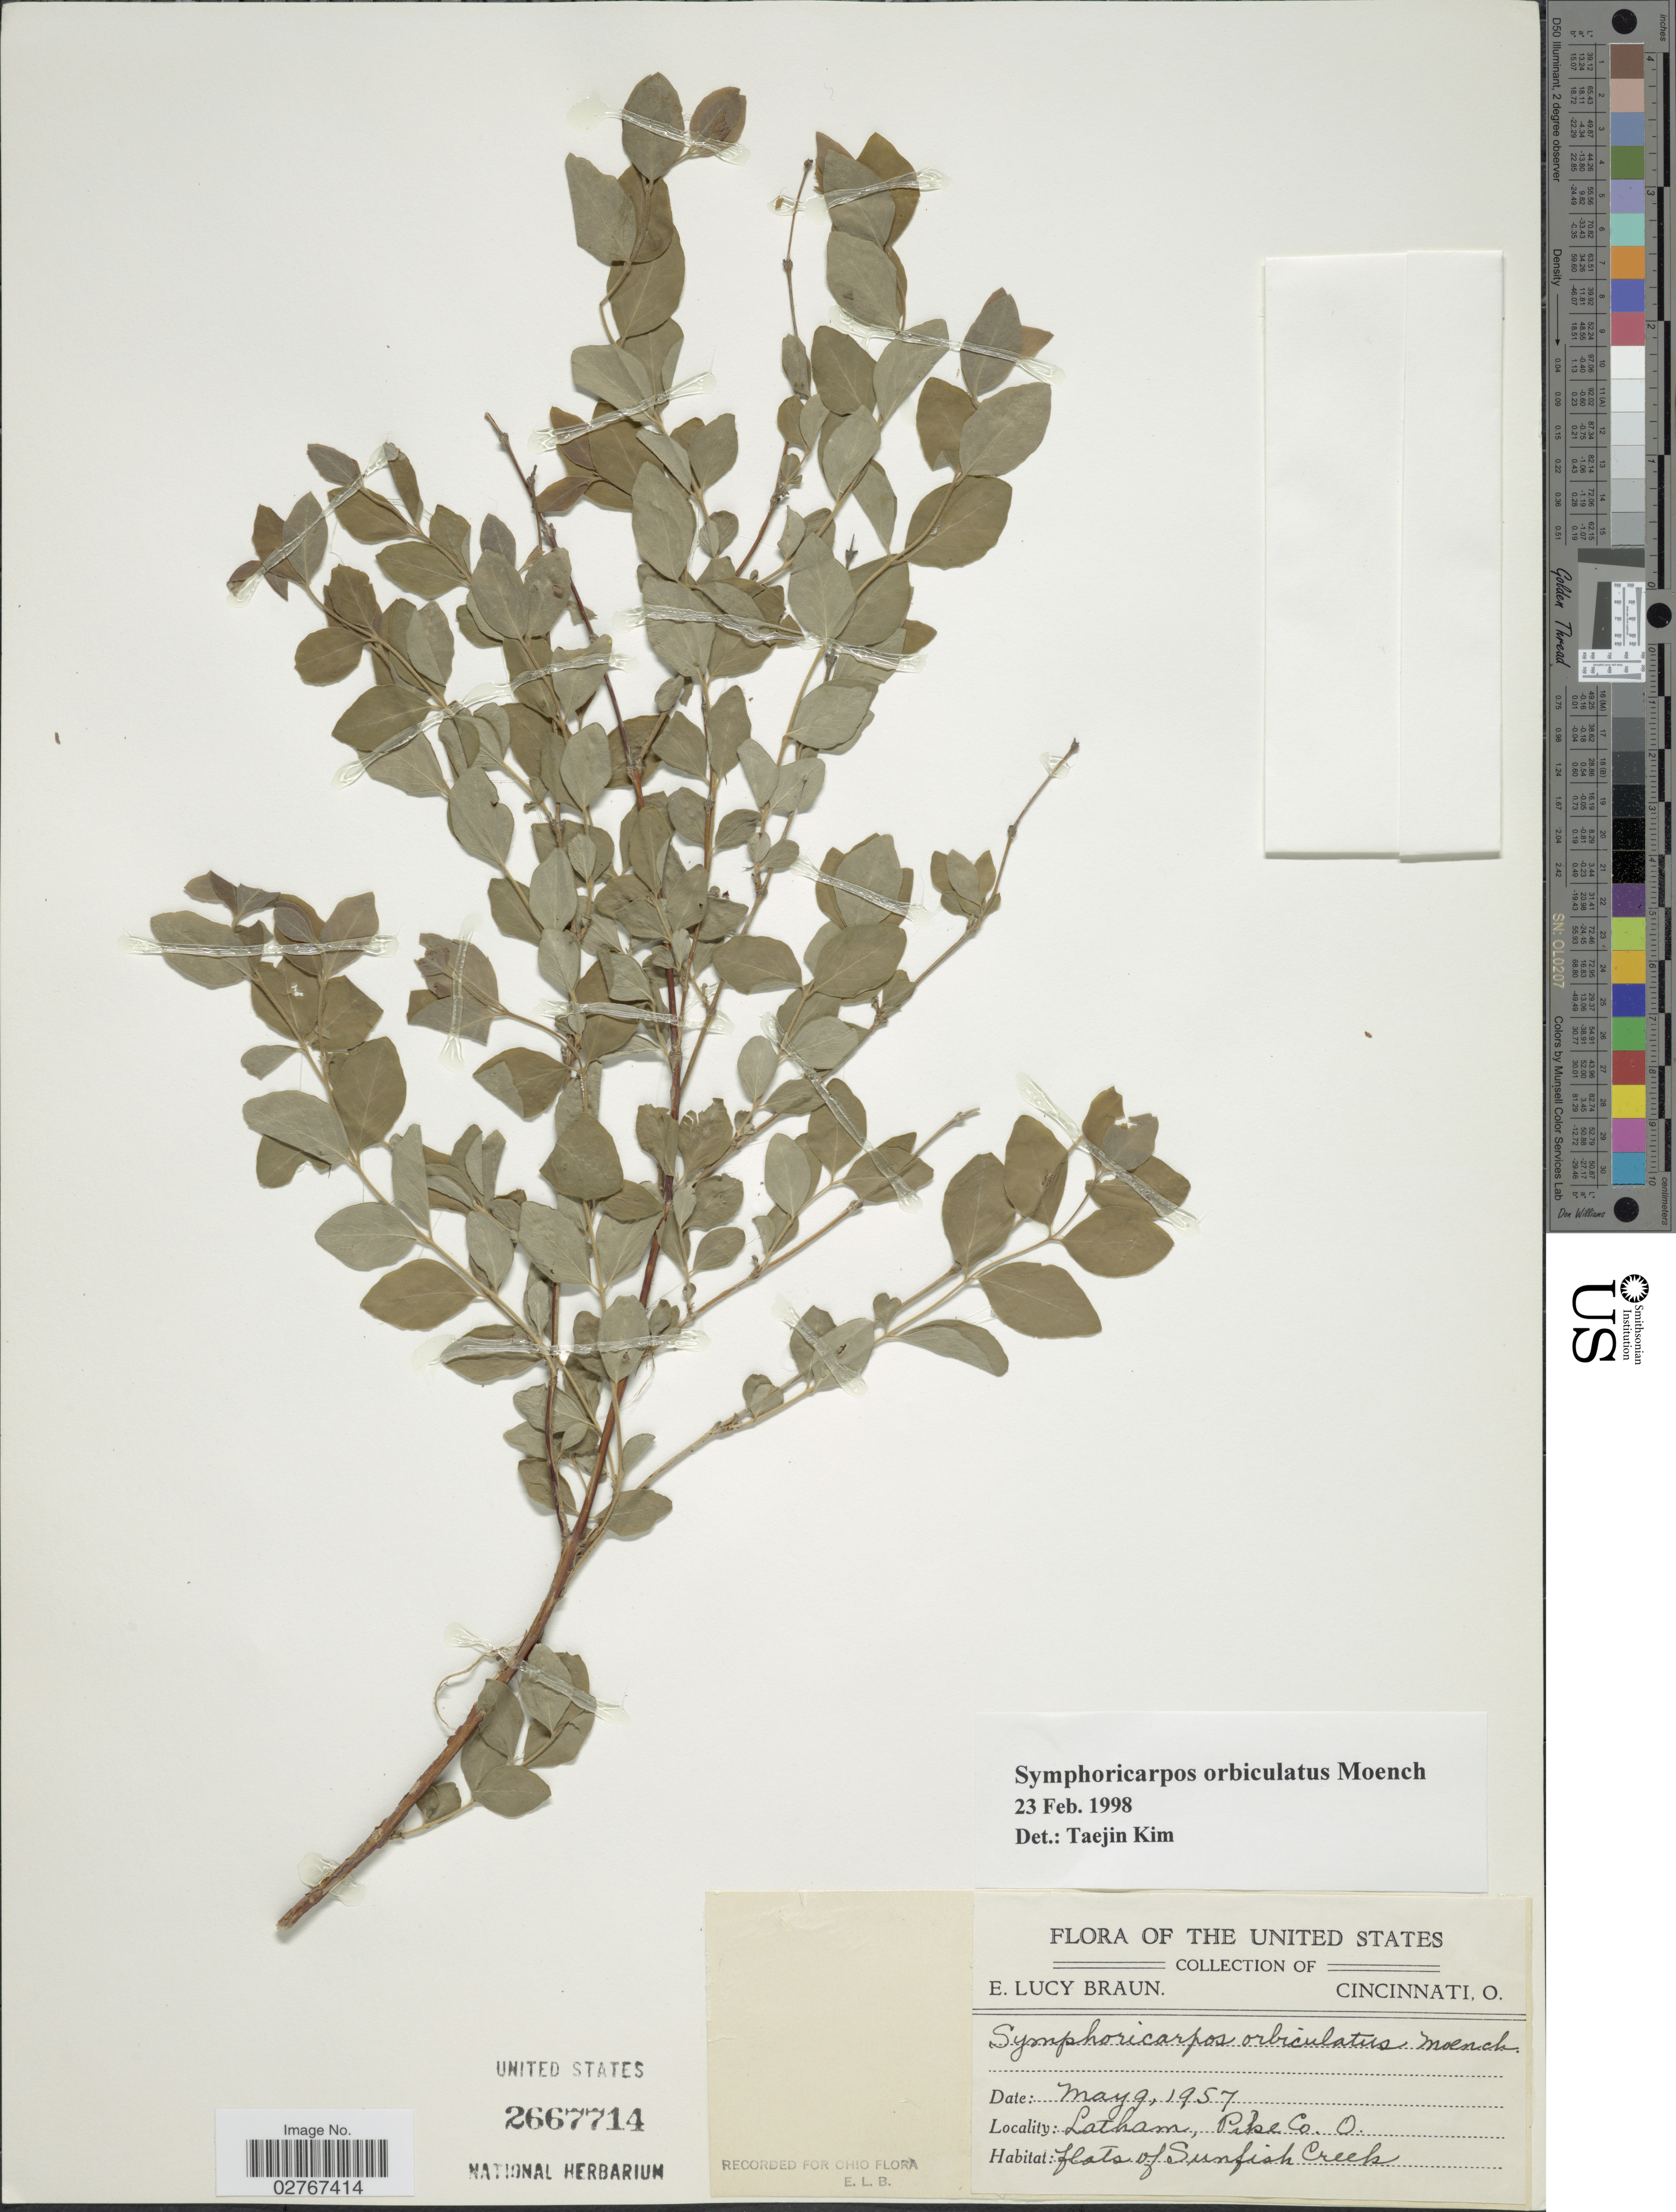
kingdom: Plantae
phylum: Tracheophyta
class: Magnoliopsida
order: Dipsacales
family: Caprifoliaceae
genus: Symphoricarpos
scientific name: Symphoricarpos orbiculatus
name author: Moench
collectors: E. L. Braun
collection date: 1957-05-09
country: United States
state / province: Ohio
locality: Latham, Pike Co.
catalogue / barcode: US 2667714